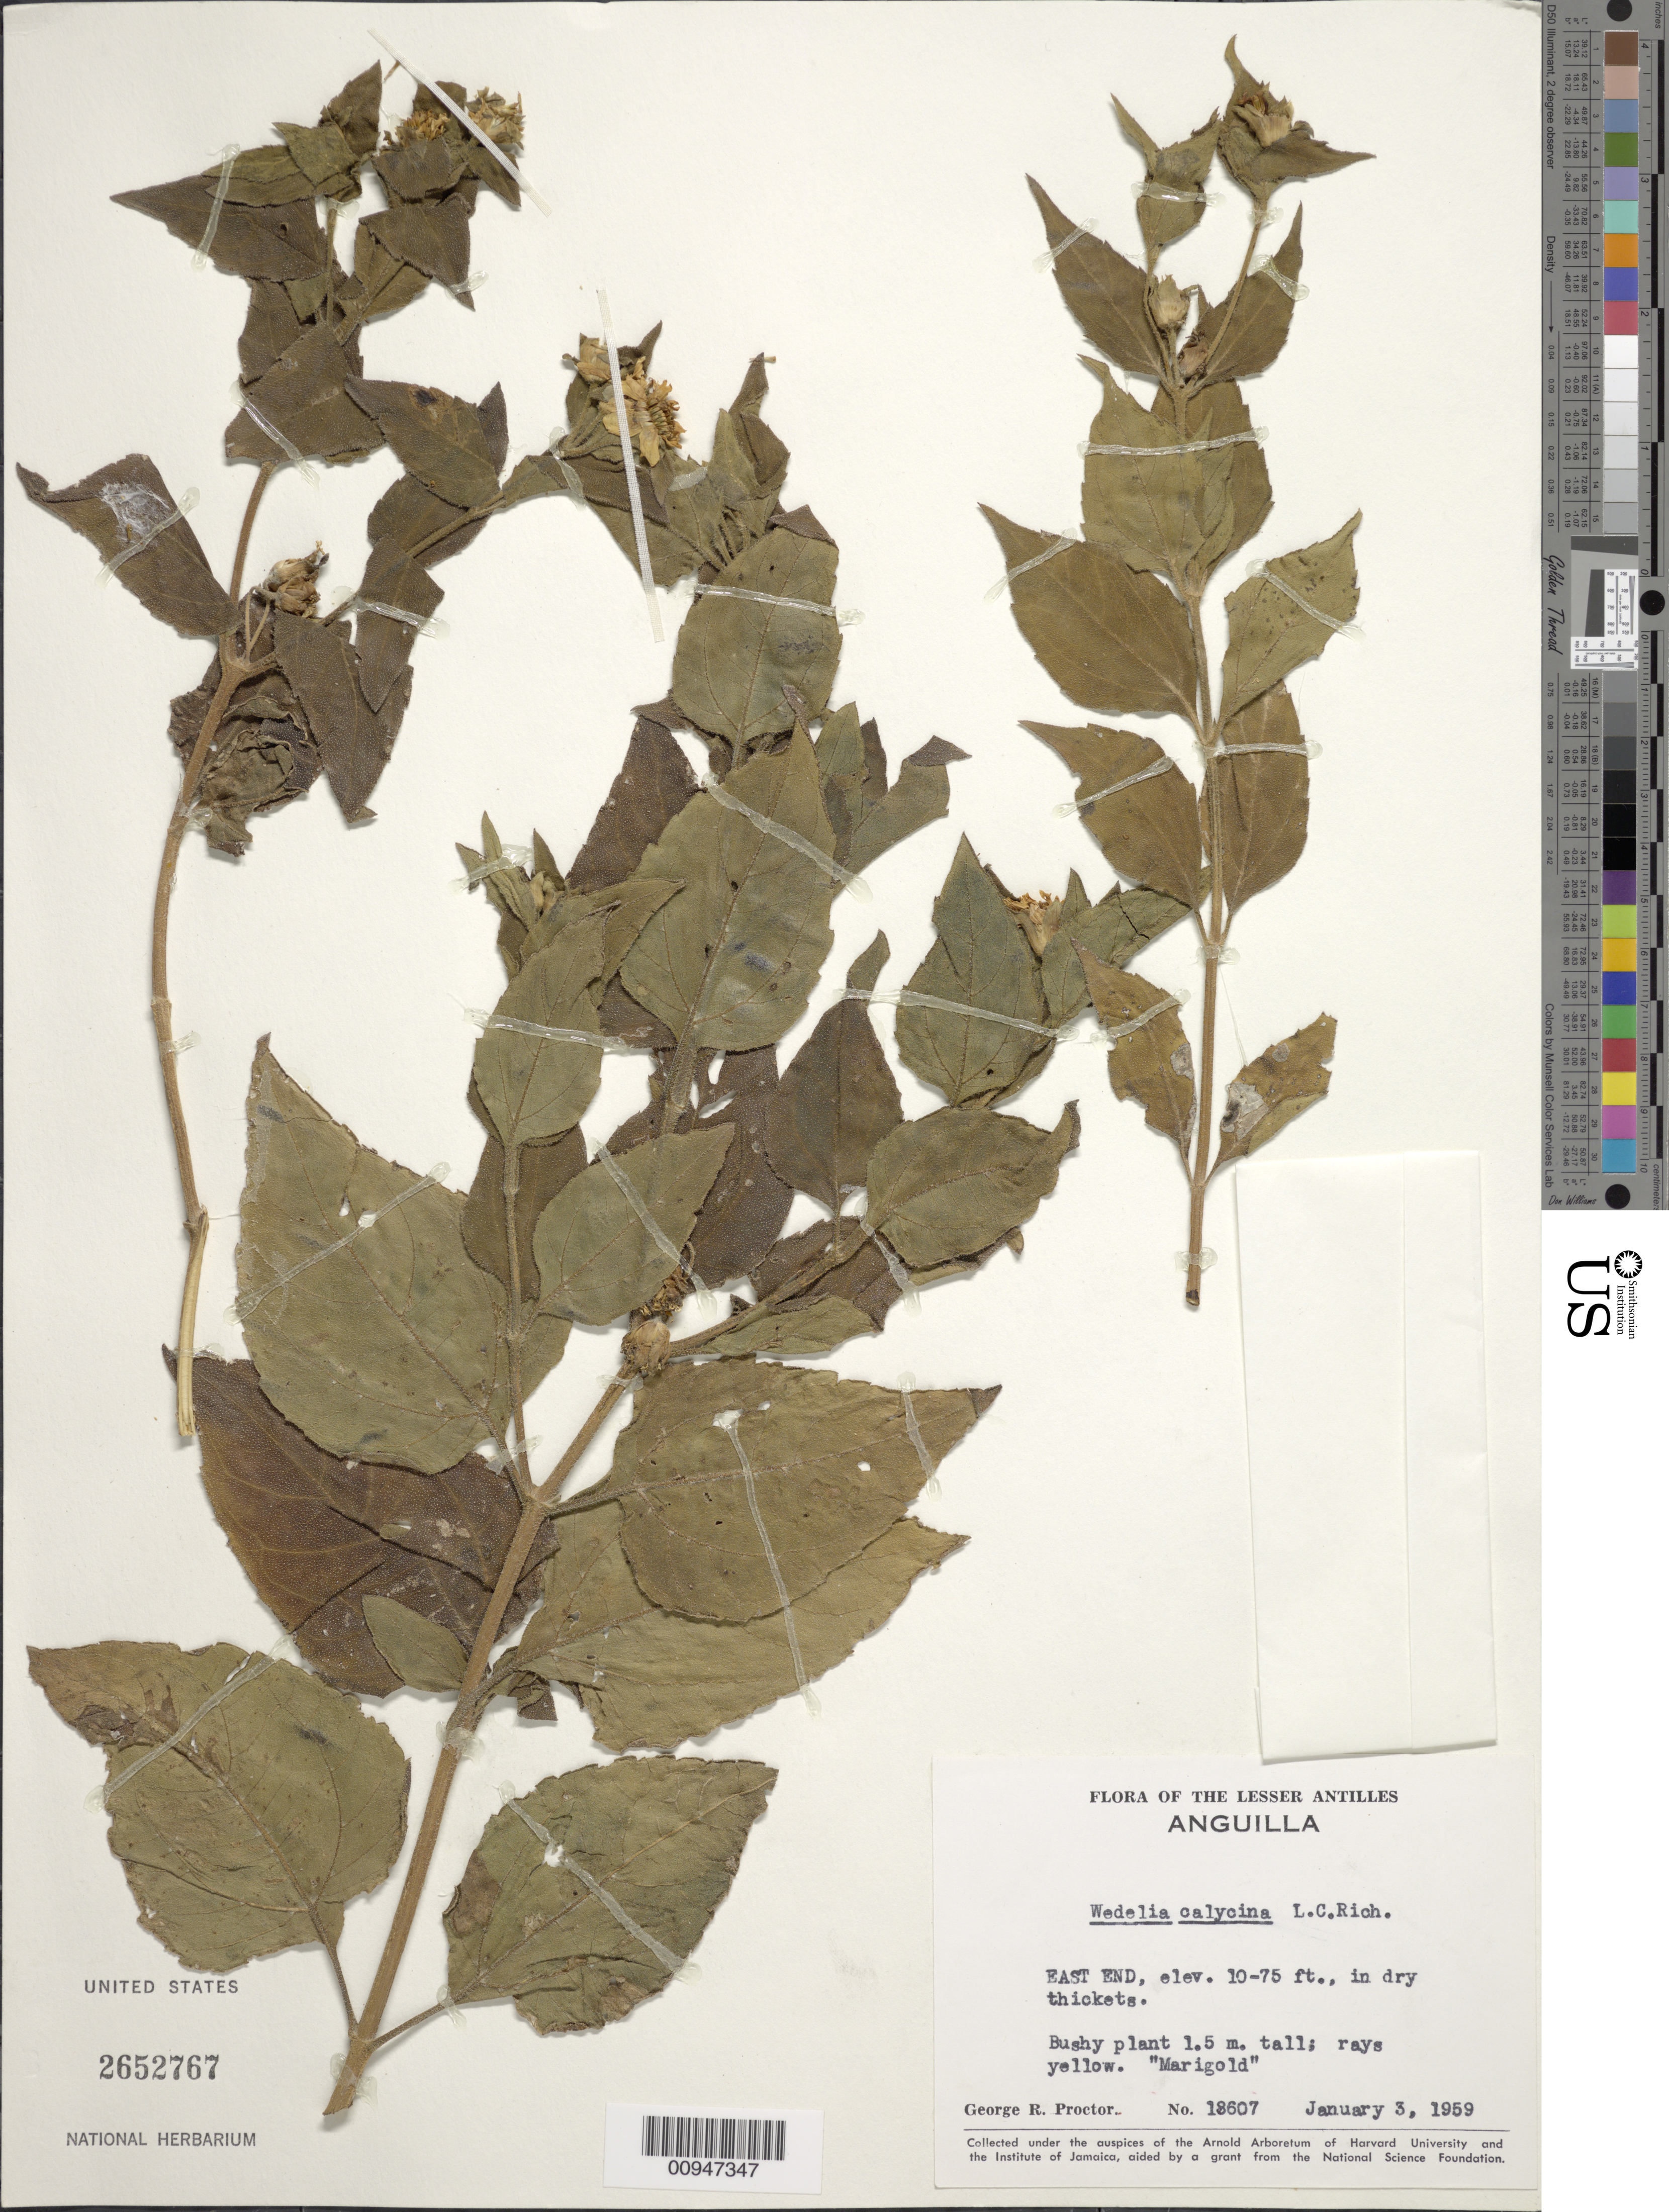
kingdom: Plantae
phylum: Tracheophyta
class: Magnoliopsida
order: Asterales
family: Asteraceae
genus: Wedelia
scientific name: Wedelia calycina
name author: Rich.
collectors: G. R. Proctor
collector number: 18607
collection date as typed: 03 Jan 1959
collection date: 1959-01-03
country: Anguilla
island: Anguilla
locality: East End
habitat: In dry thickets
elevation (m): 3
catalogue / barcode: US 2652767